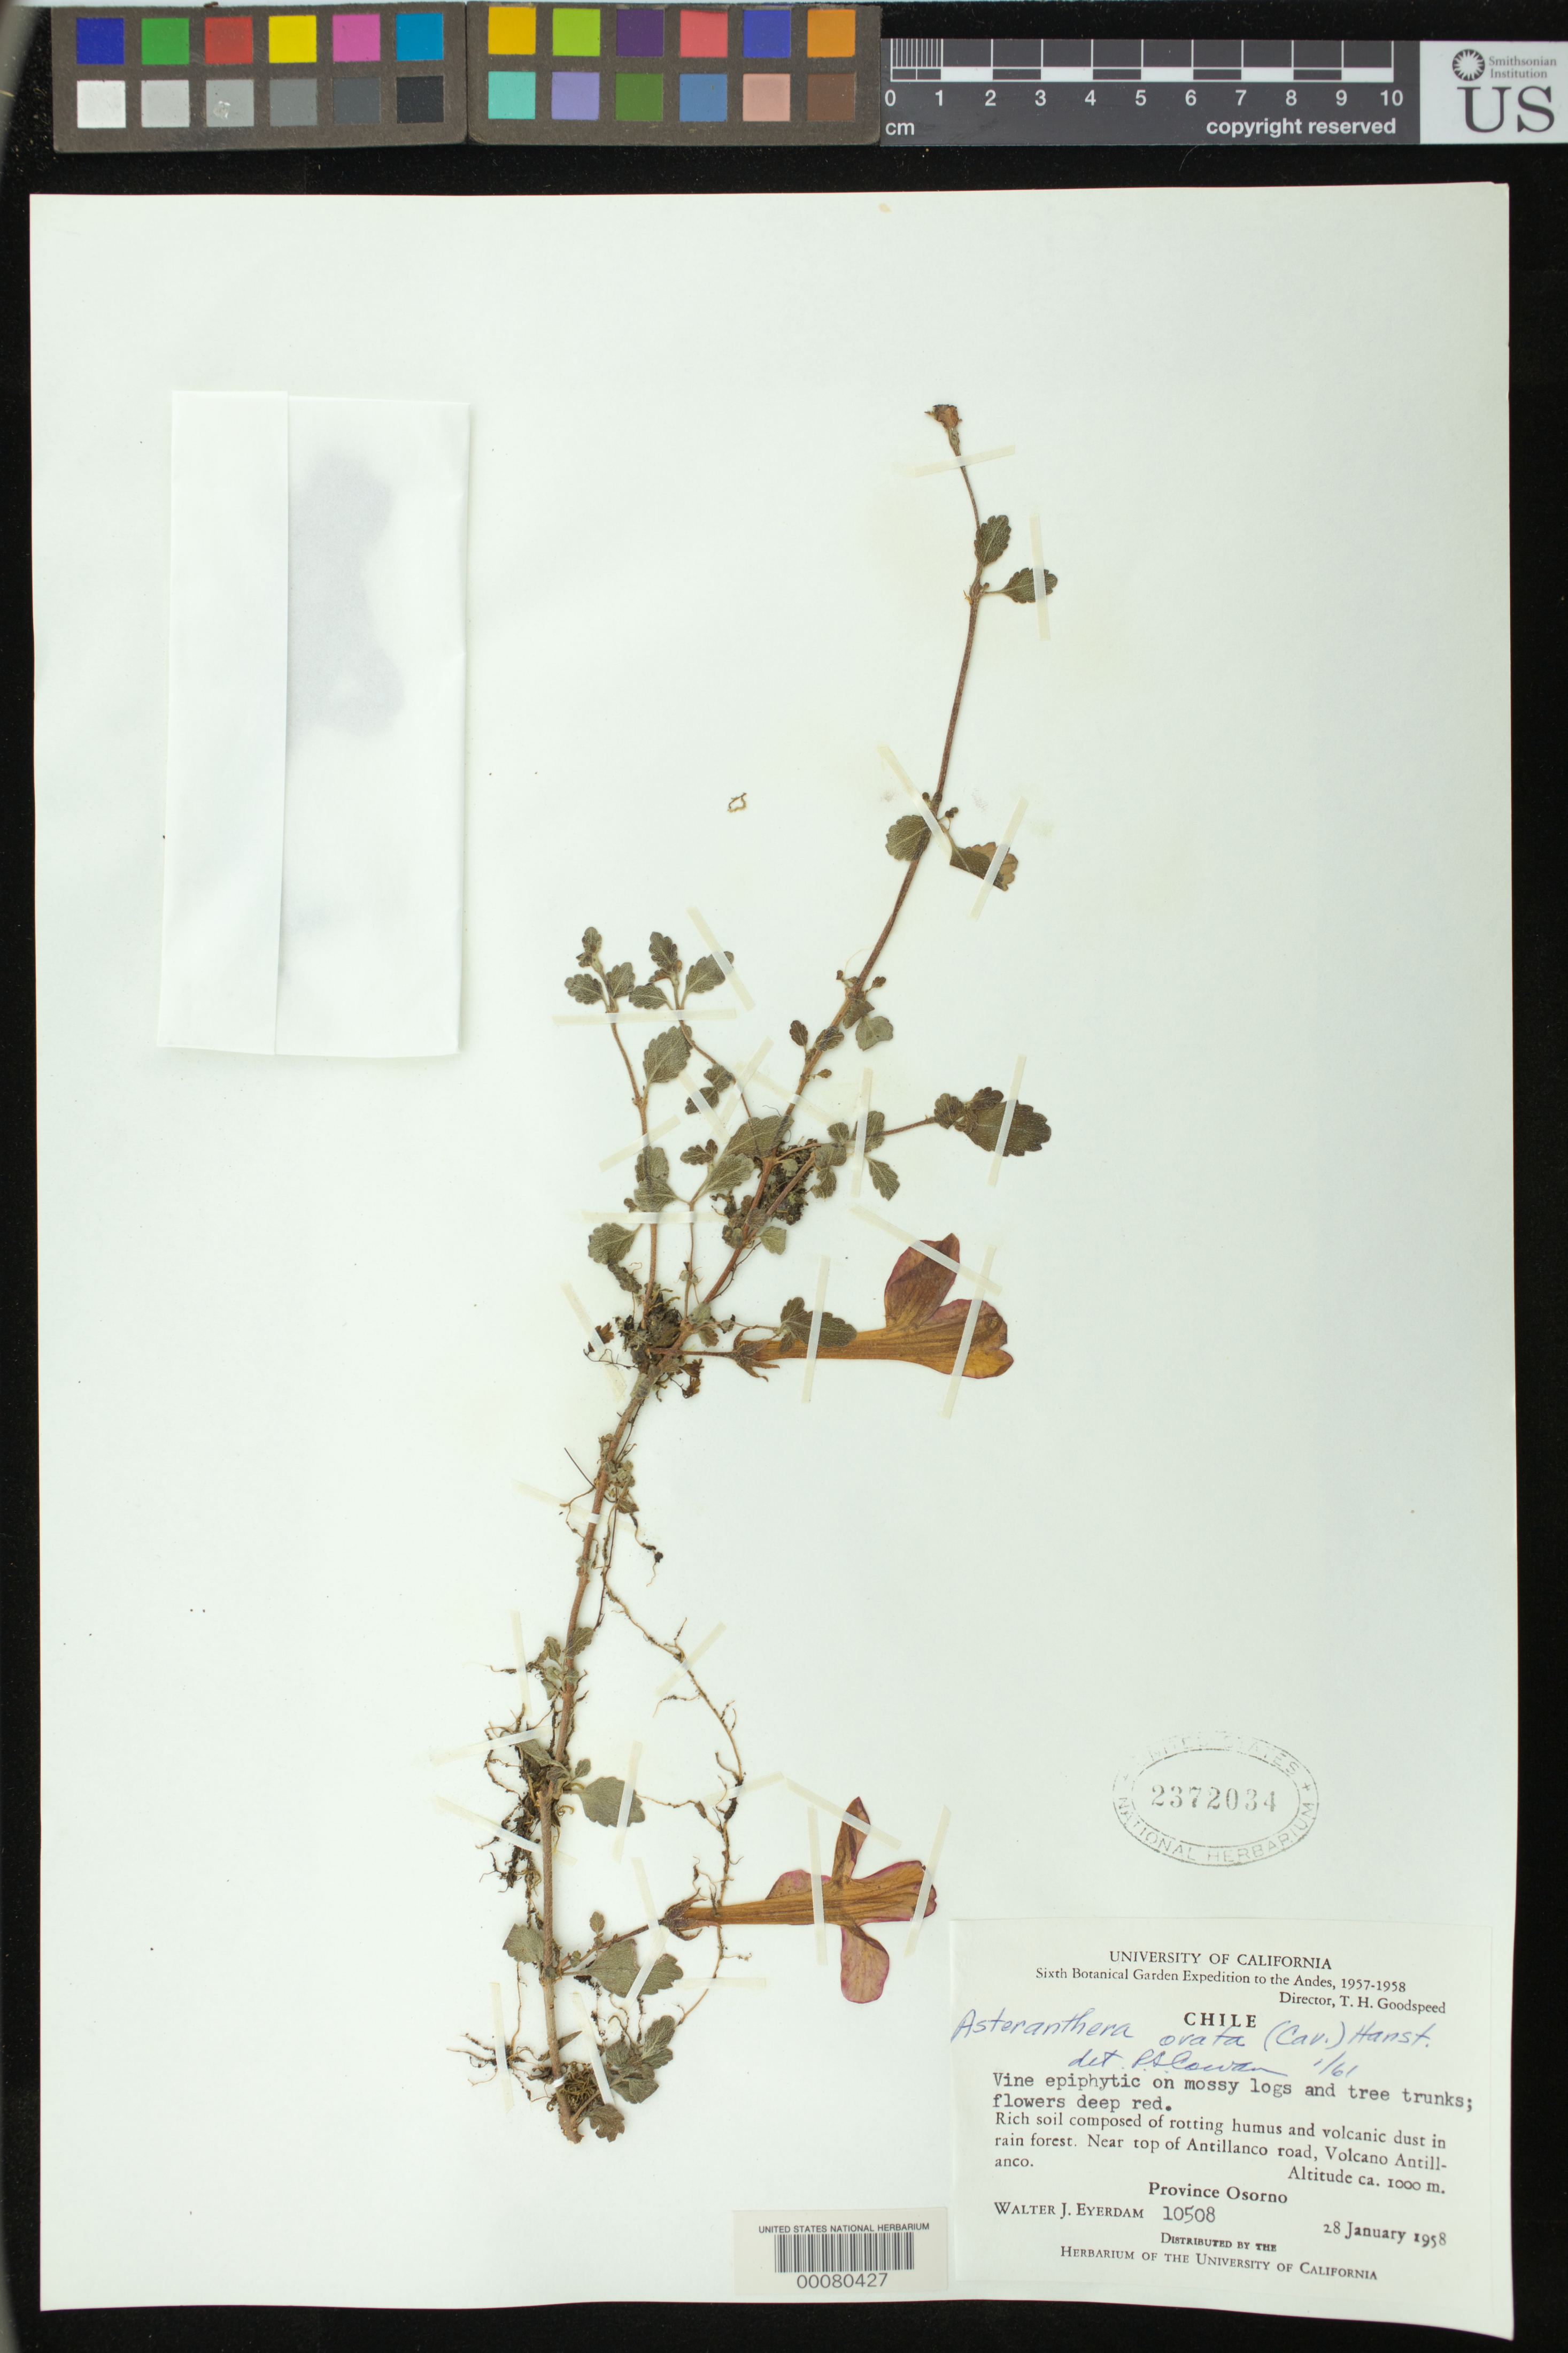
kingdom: Plantae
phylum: Tracheophyta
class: Magnoliopsida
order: Lamiales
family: Gesneriaceae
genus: Asteranthera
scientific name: Asteranthera ovata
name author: (Cav.) Hanst.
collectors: W. J. Eyerdam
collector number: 10508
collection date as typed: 28 Jan 1958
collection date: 1958-01-28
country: Chile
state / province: Los Lagos (X)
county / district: Osorno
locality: Near top of Antillanco road, Volcano Antillanco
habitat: Rich soil made of rotting humus and volcanic dust, in rainforest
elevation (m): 1000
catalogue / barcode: US 2372034